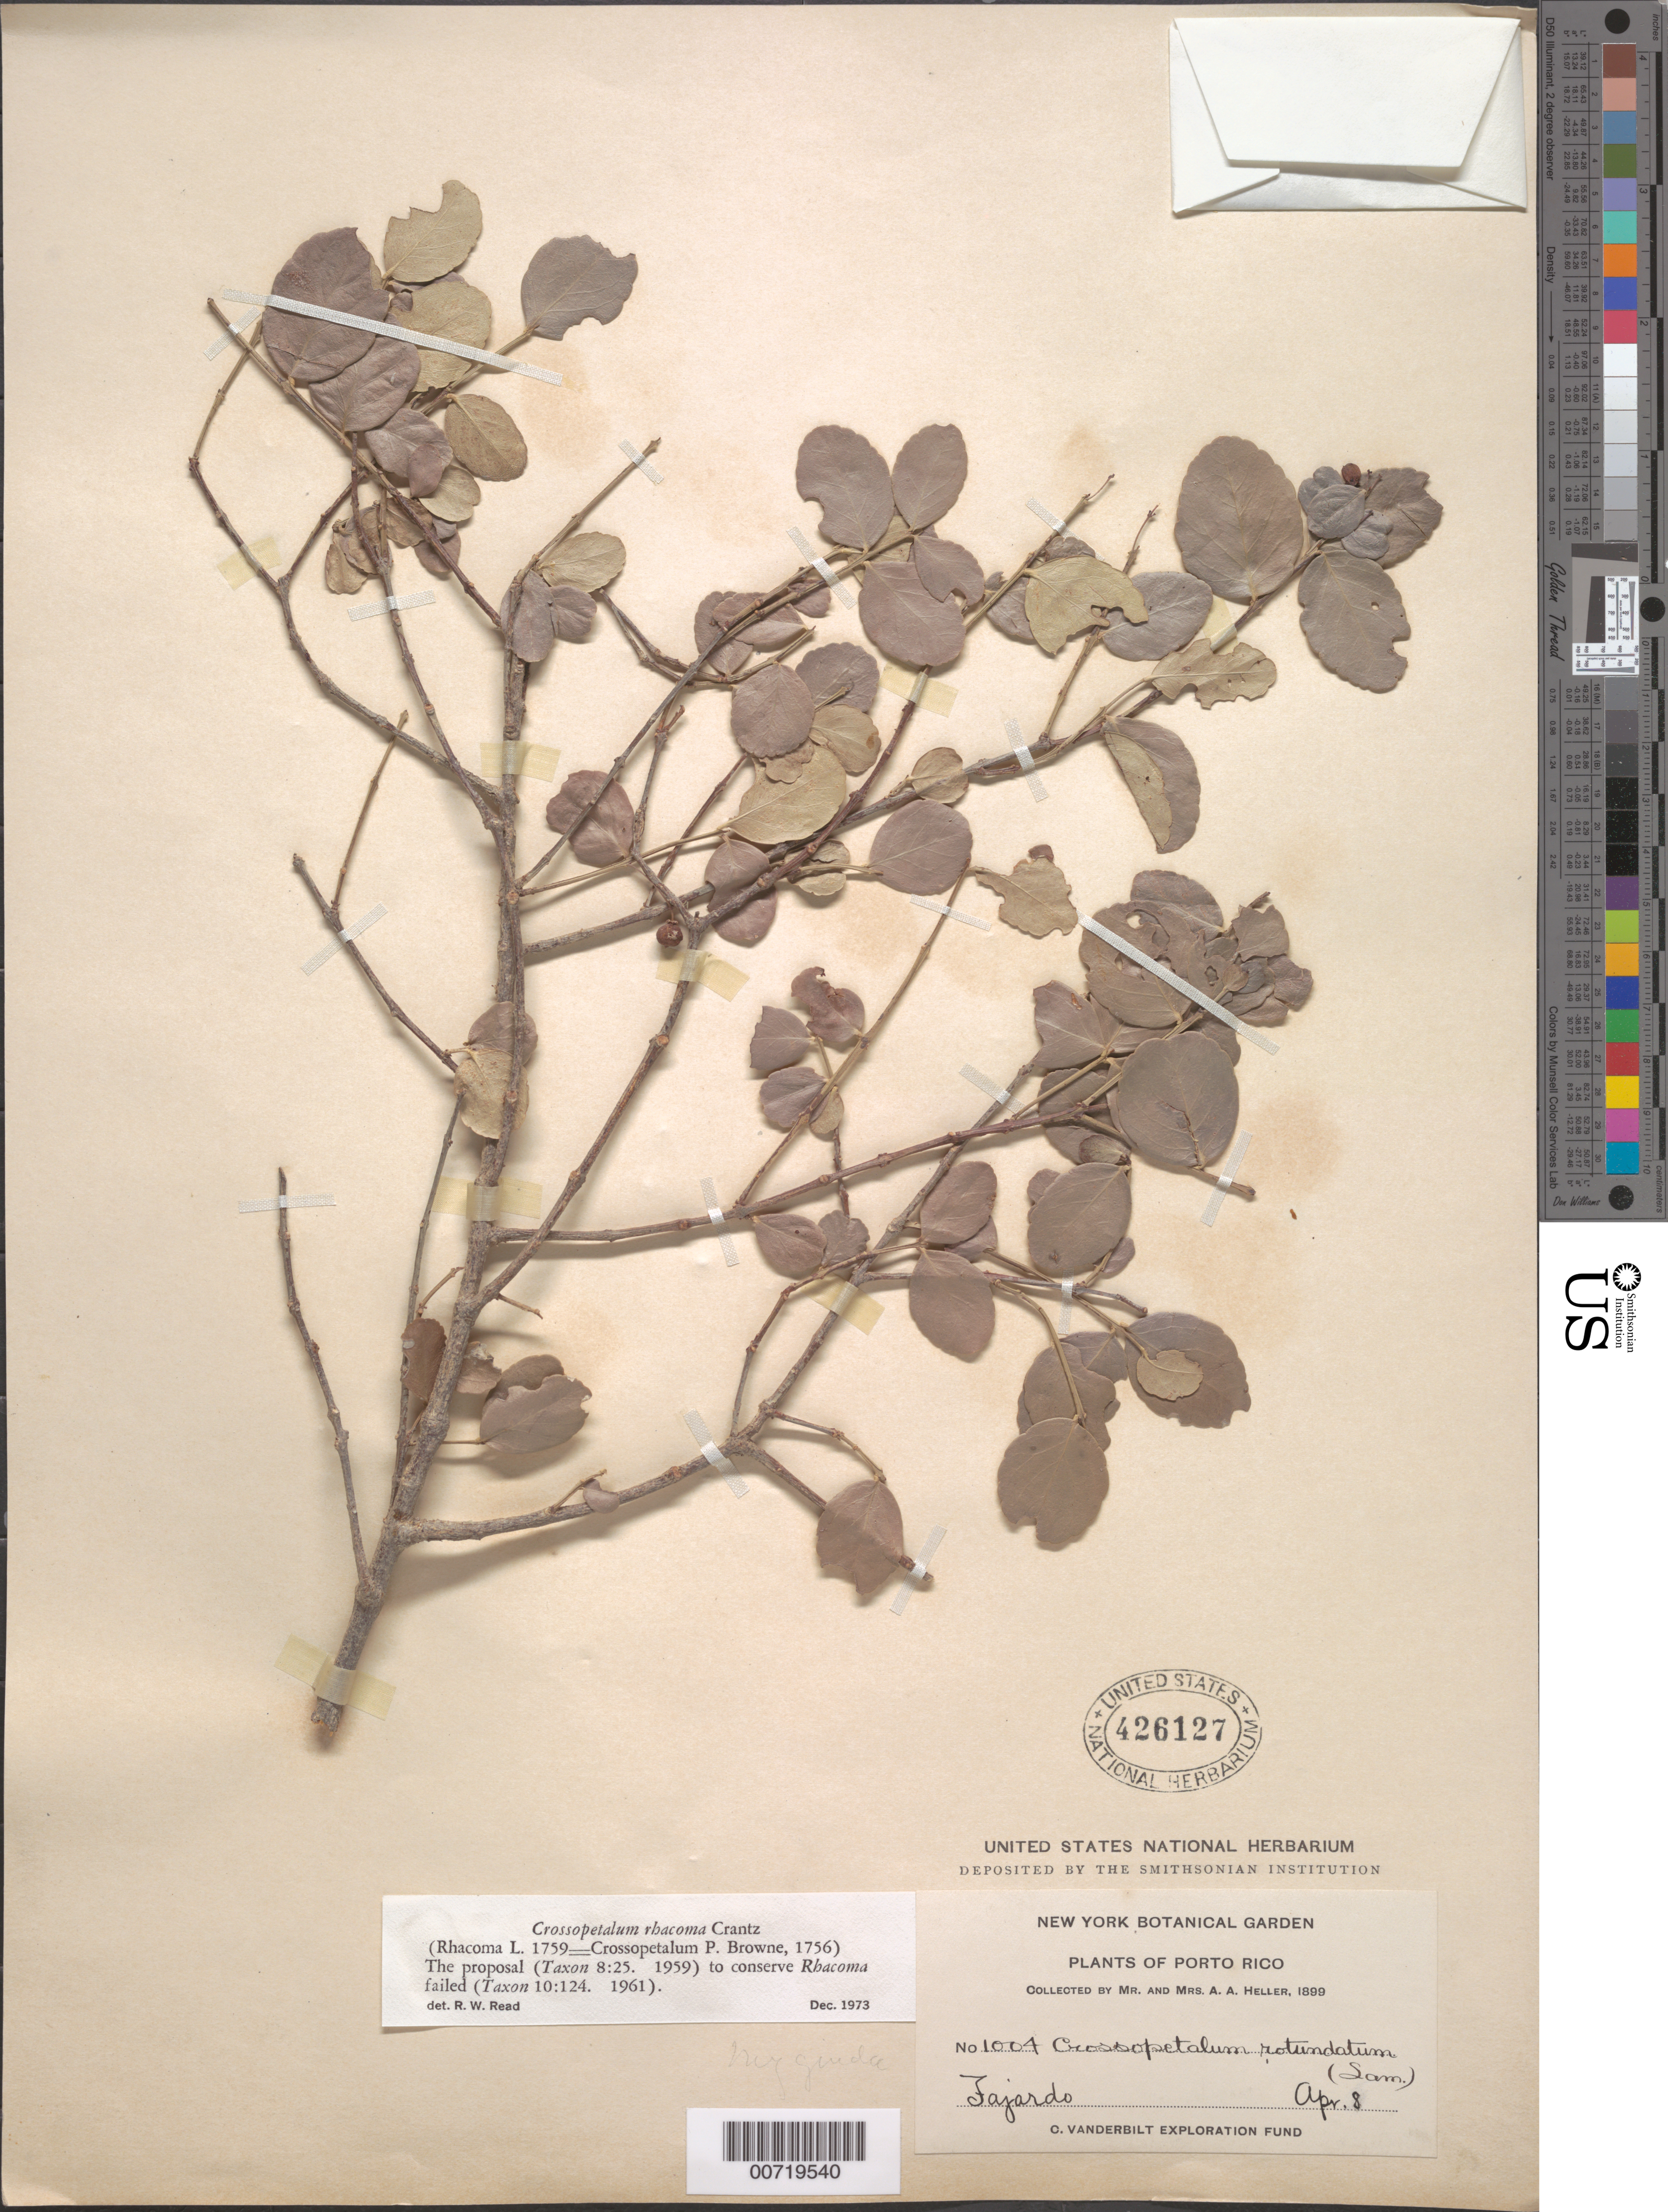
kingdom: Plantae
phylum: Tracheophyta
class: Magnoliopsida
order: Celastrales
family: Celastraceae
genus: Crossopetalum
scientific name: Crossopetalum rhacoma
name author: Crantz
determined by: Read, Robert W., (US), NMNH (UNITED STATES)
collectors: A. A. Heller & E. G. Heller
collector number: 1004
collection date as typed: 08 Apr 1899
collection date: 1899-04-08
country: Puerto Rico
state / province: Fajardo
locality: Fajardo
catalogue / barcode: US 426127